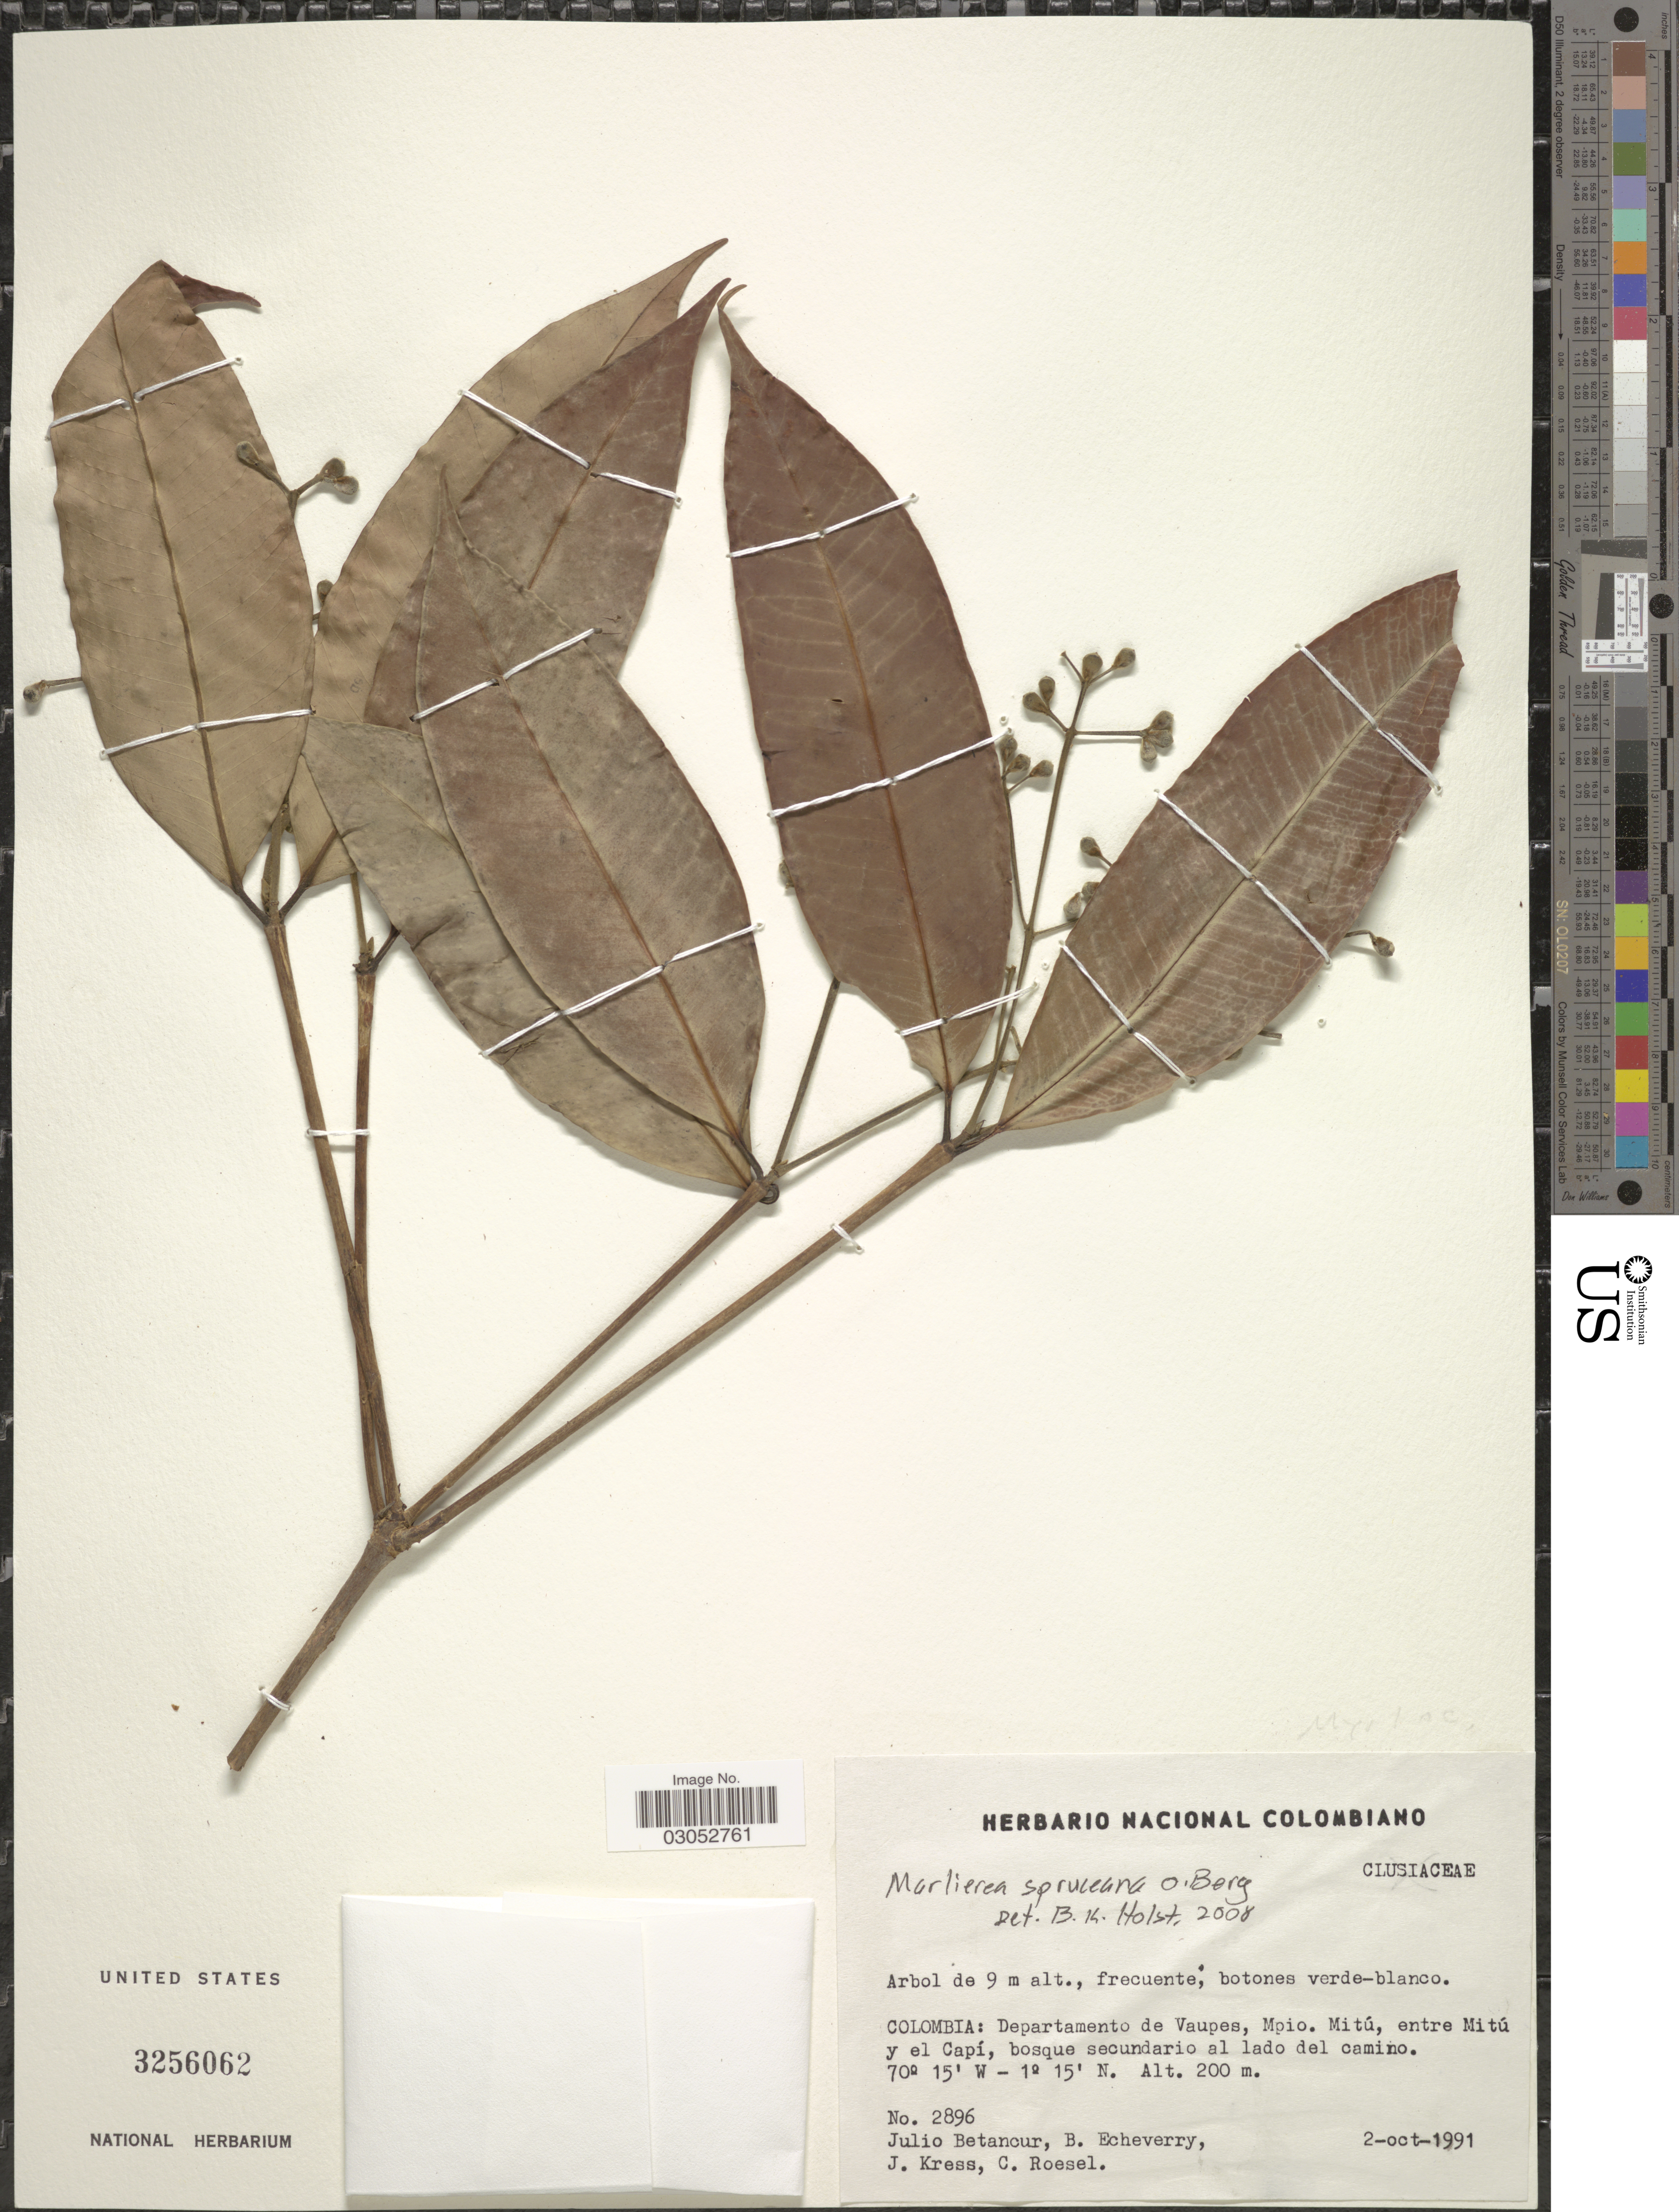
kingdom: Plantae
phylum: Tracheophyta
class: Magnoliopsida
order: Myrtales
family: Myrtaceae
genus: Myrcia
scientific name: Myrcia uaupensis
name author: (O. Berg) Gaem & E. Lucas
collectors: J. Betancur, B. Echeverry, J. Kress & C. S. Roesel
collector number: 2896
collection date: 1991-10-02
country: Colombia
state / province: Vaupés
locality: Departamento de Vaupes, Mpio. Mitú, entre Mitú y el Capí.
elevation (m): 200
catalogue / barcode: US 3256062